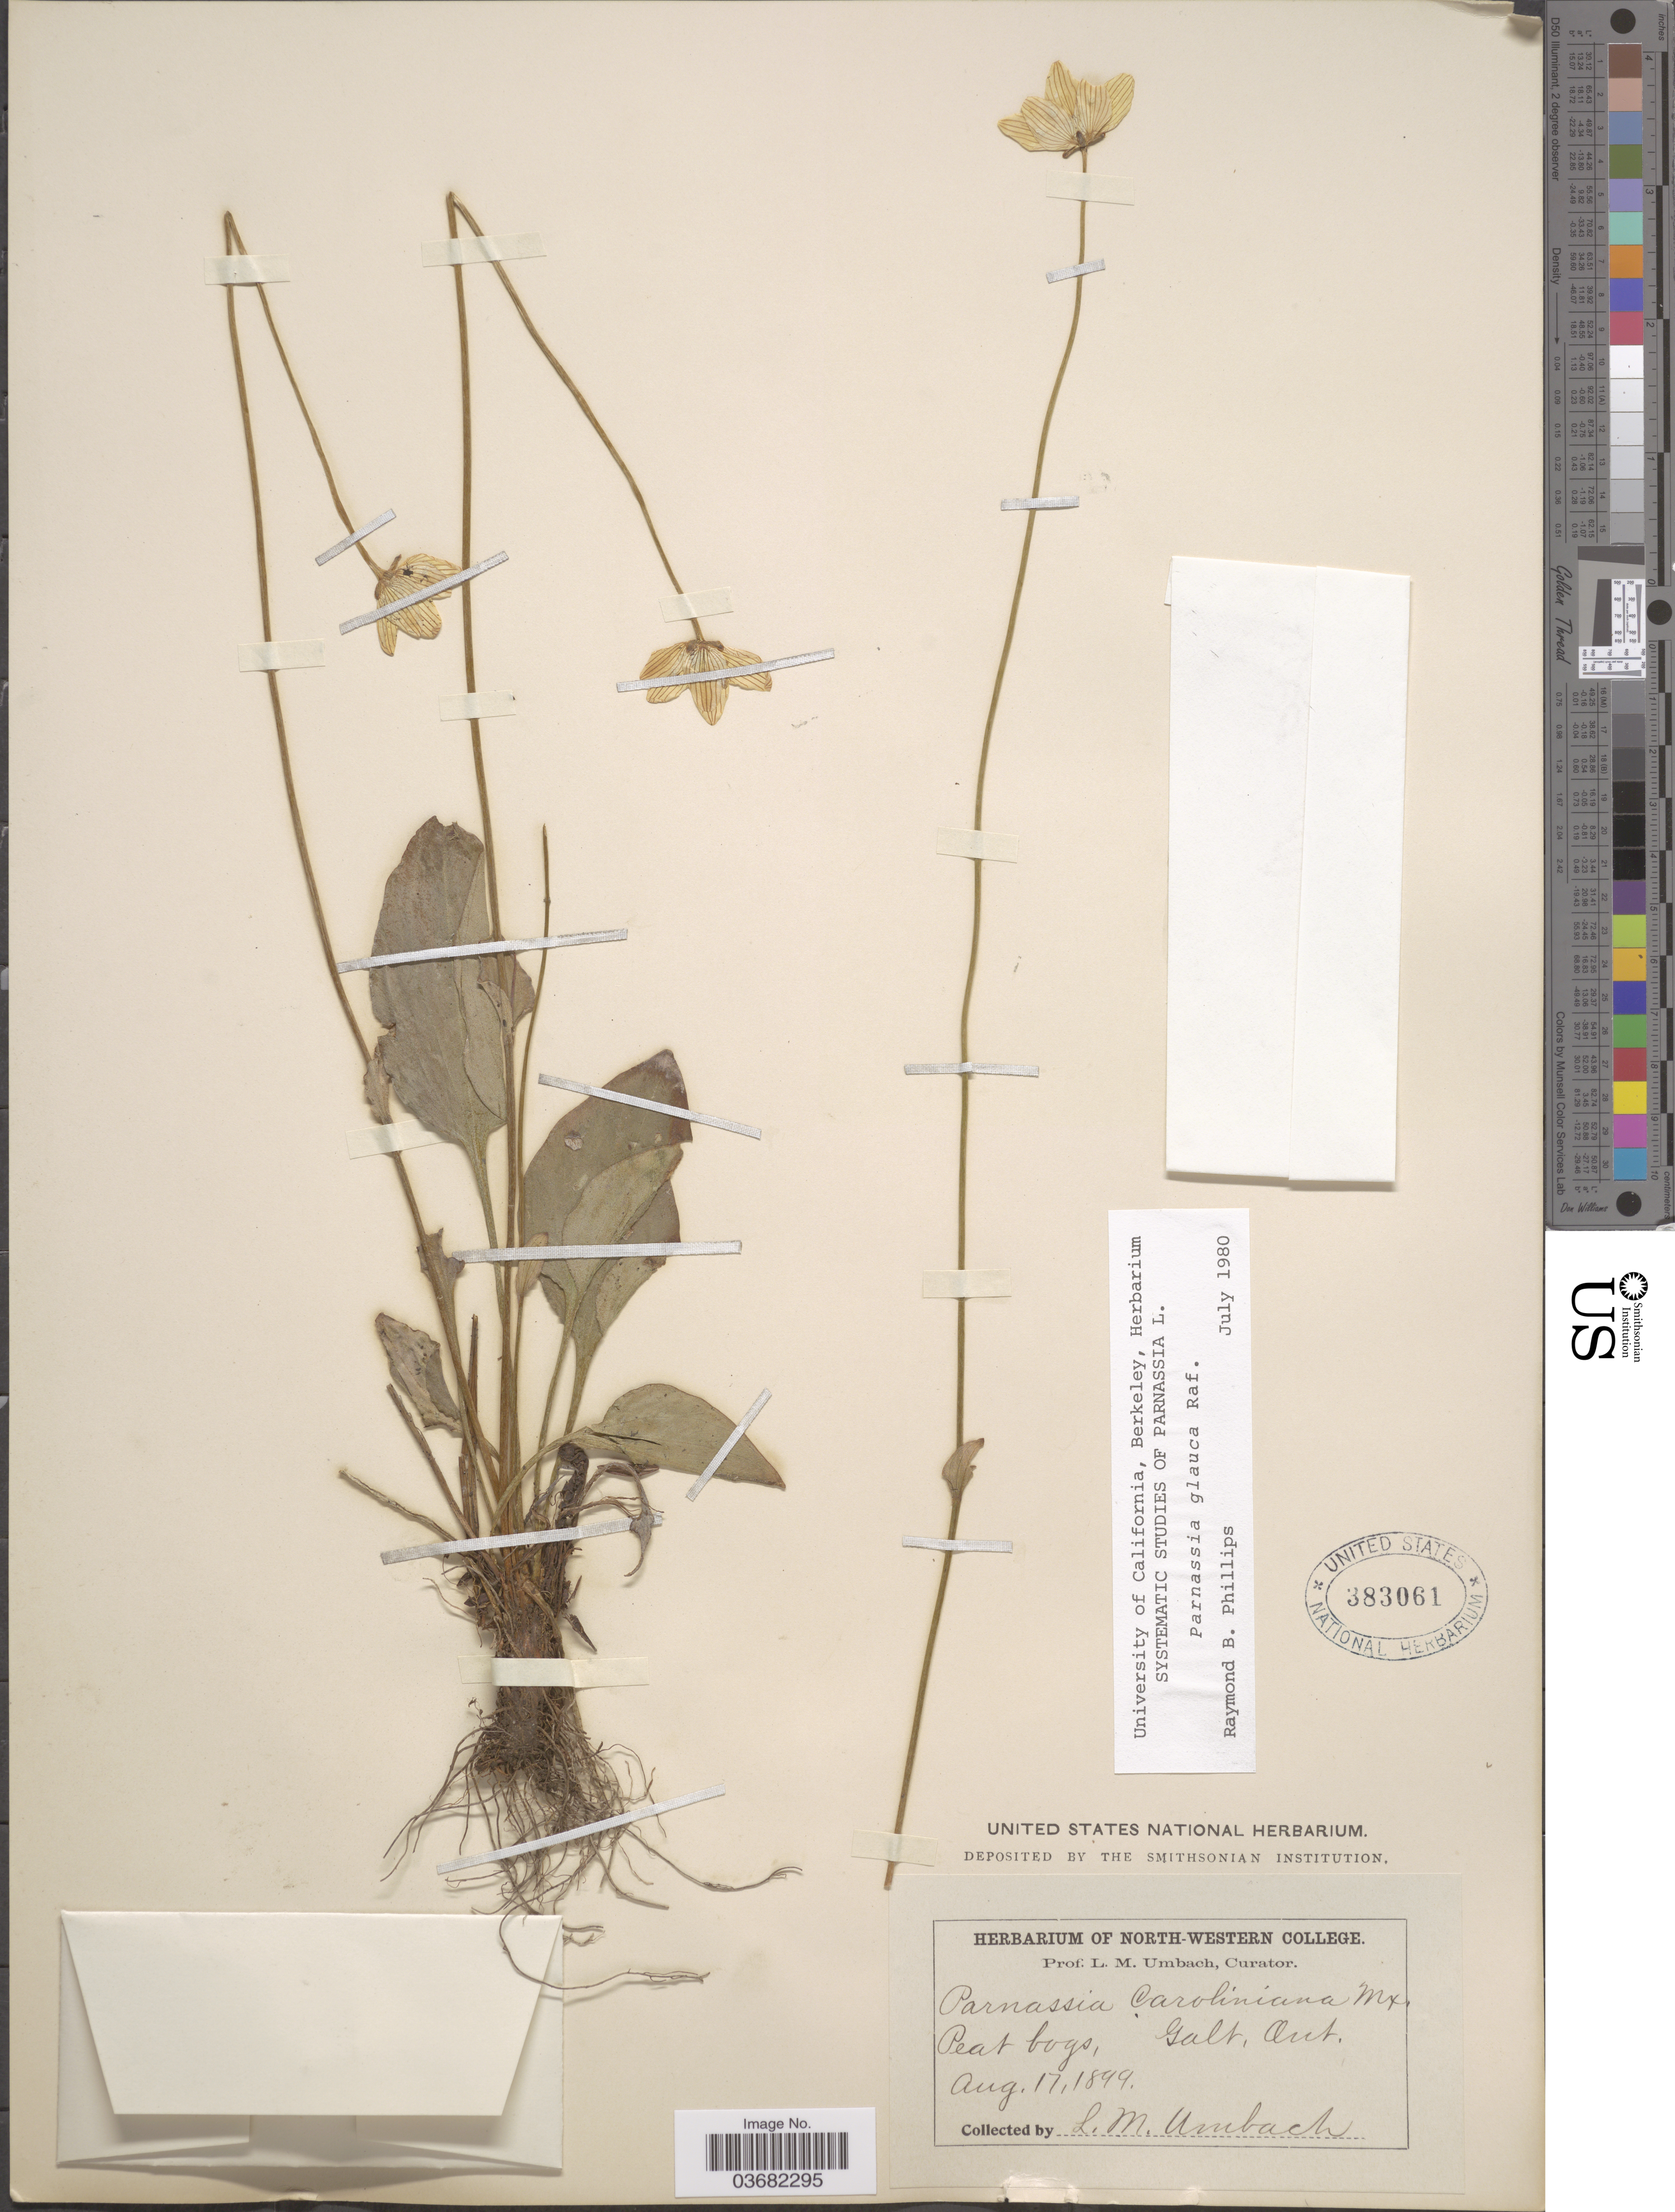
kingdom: Plantae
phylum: Tracheophyta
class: Magnoliopsida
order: Celastrales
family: Parnassiaceae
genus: Parnassia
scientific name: Parnassia glauca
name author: Raf.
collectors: L. M. Umbach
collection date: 1899-08-17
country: Canada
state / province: Ontario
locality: Peat bogs, Galt.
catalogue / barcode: US 383061